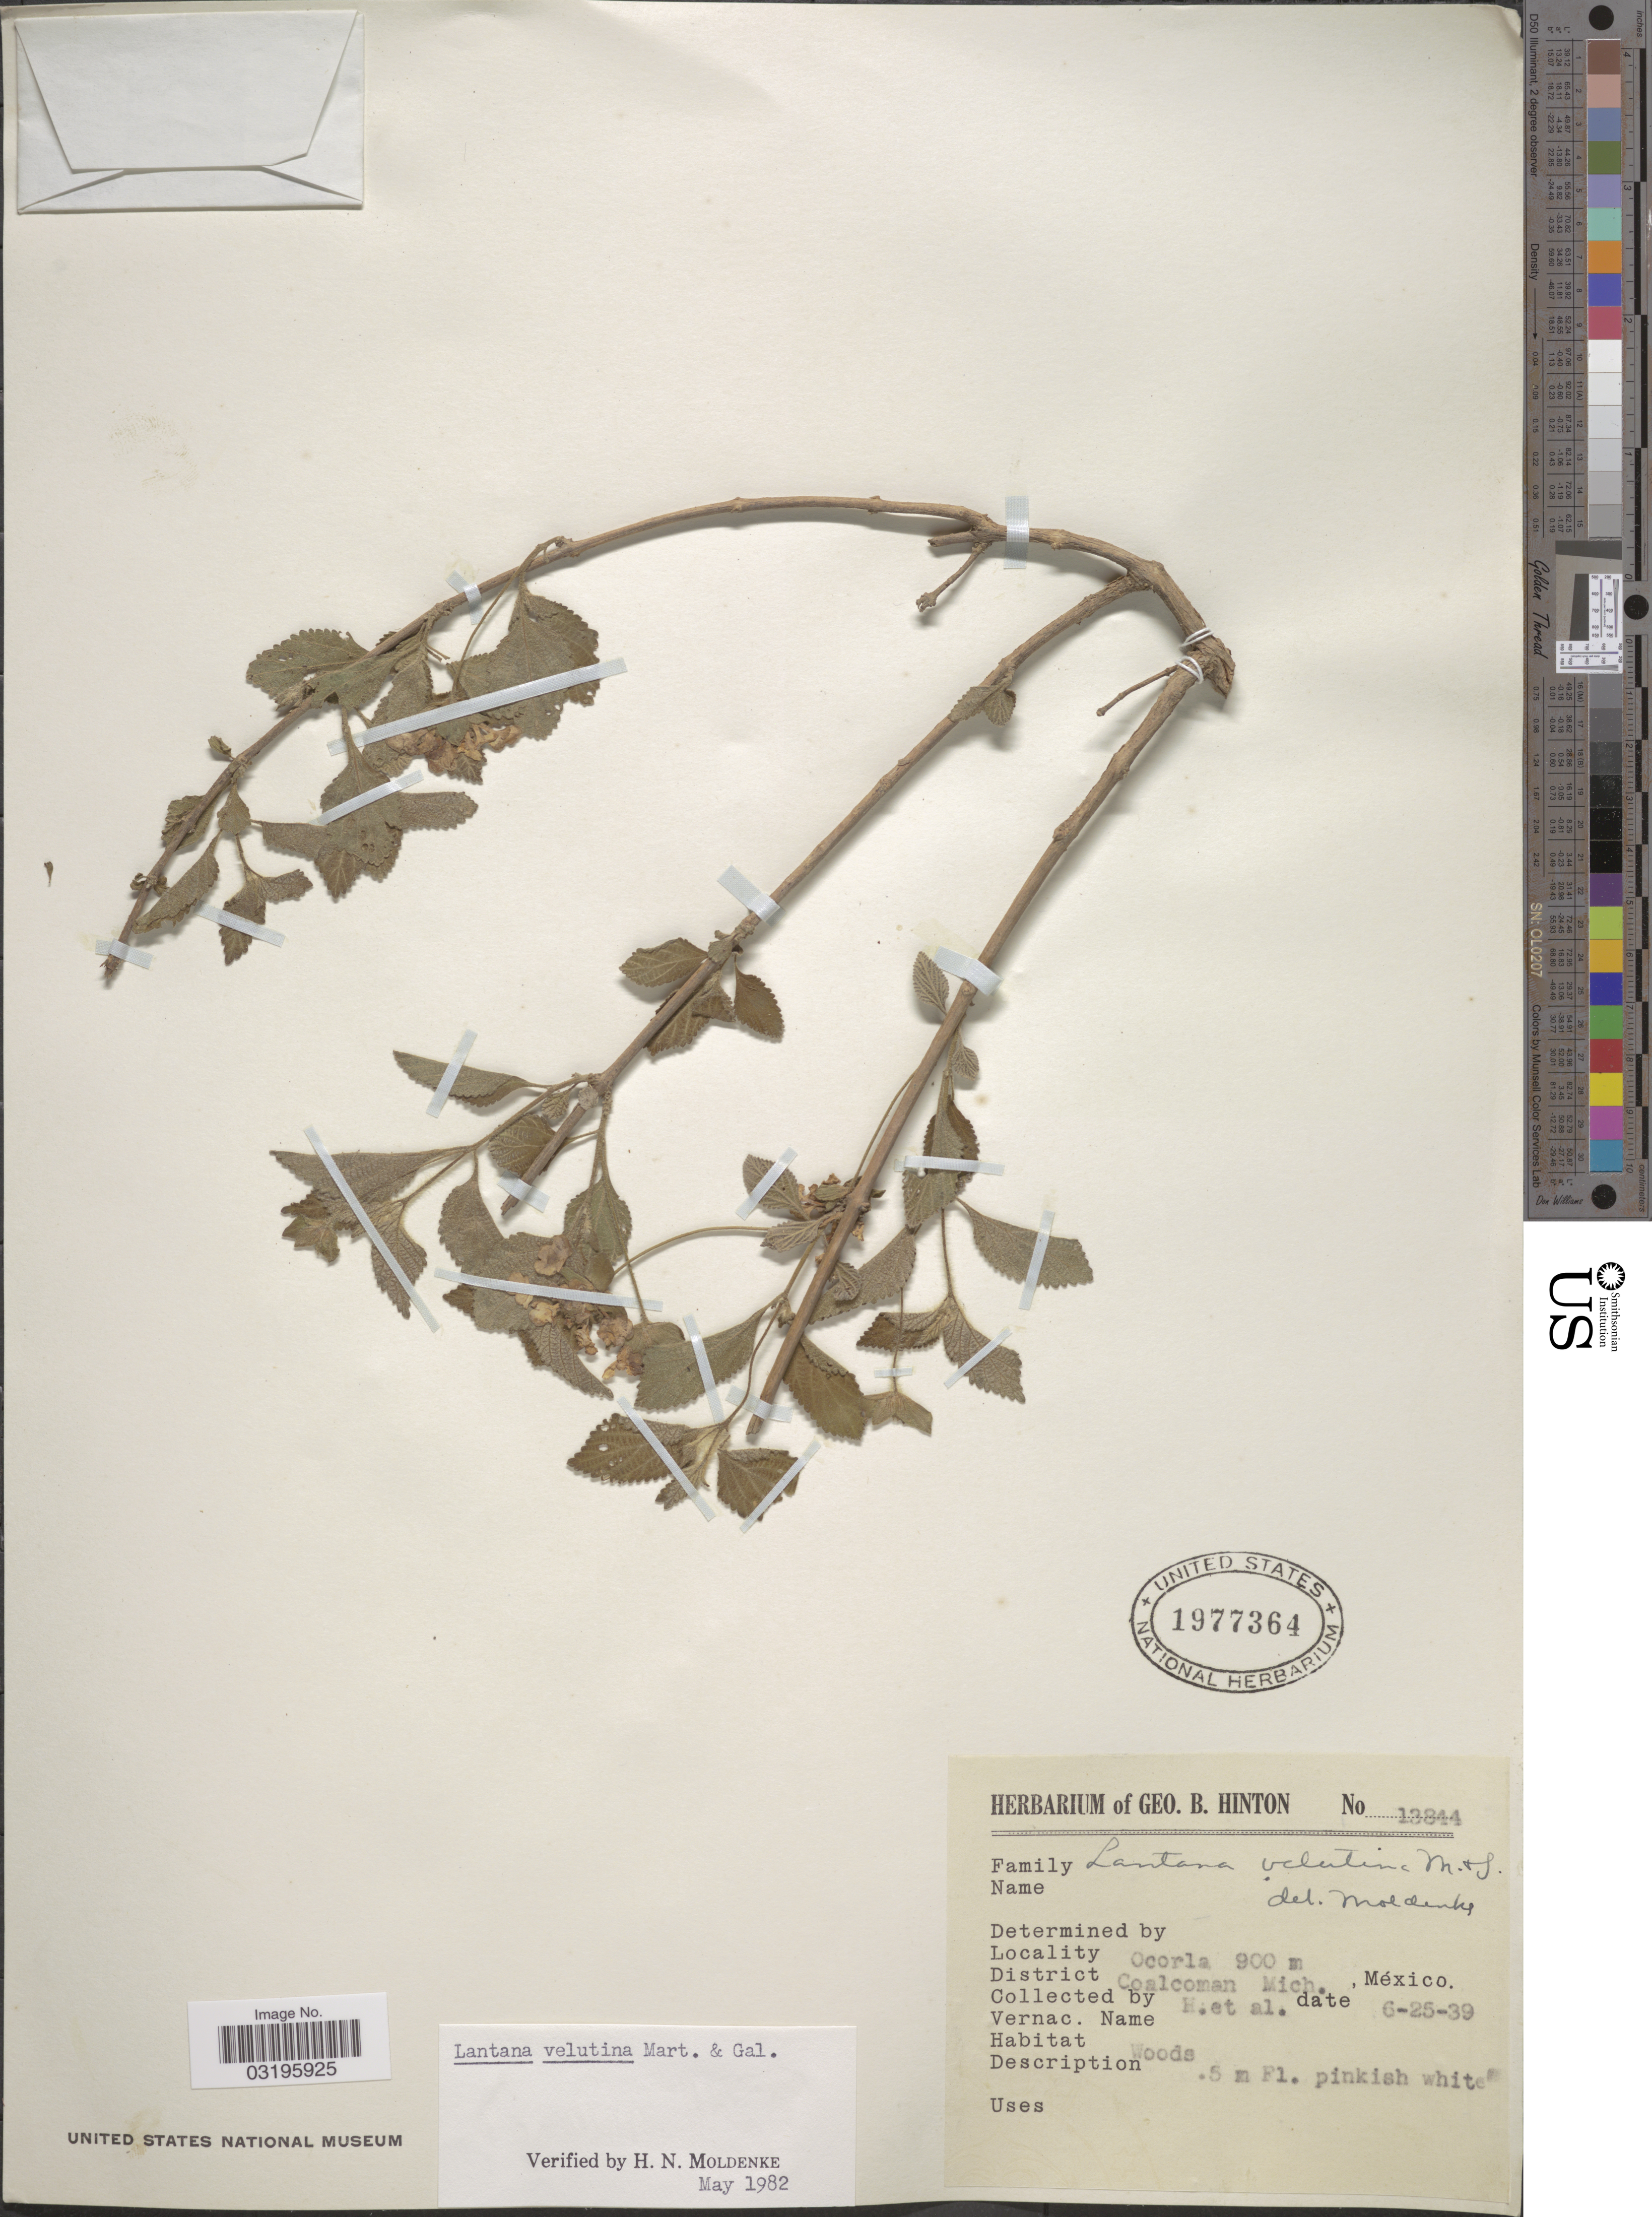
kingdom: Plantae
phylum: Tracheophyta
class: Magnoliopsida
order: Lamiales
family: Verbenaceae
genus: Lantana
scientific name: Lantana velutina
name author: M. Martens & Galeotti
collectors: G. B. Hinton & et al.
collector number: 13844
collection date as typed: Transcribed d/m/y: 25/6/39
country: Mexico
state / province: Michoacán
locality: Ocorla. District Coalcoman.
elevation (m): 900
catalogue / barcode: US 1977364